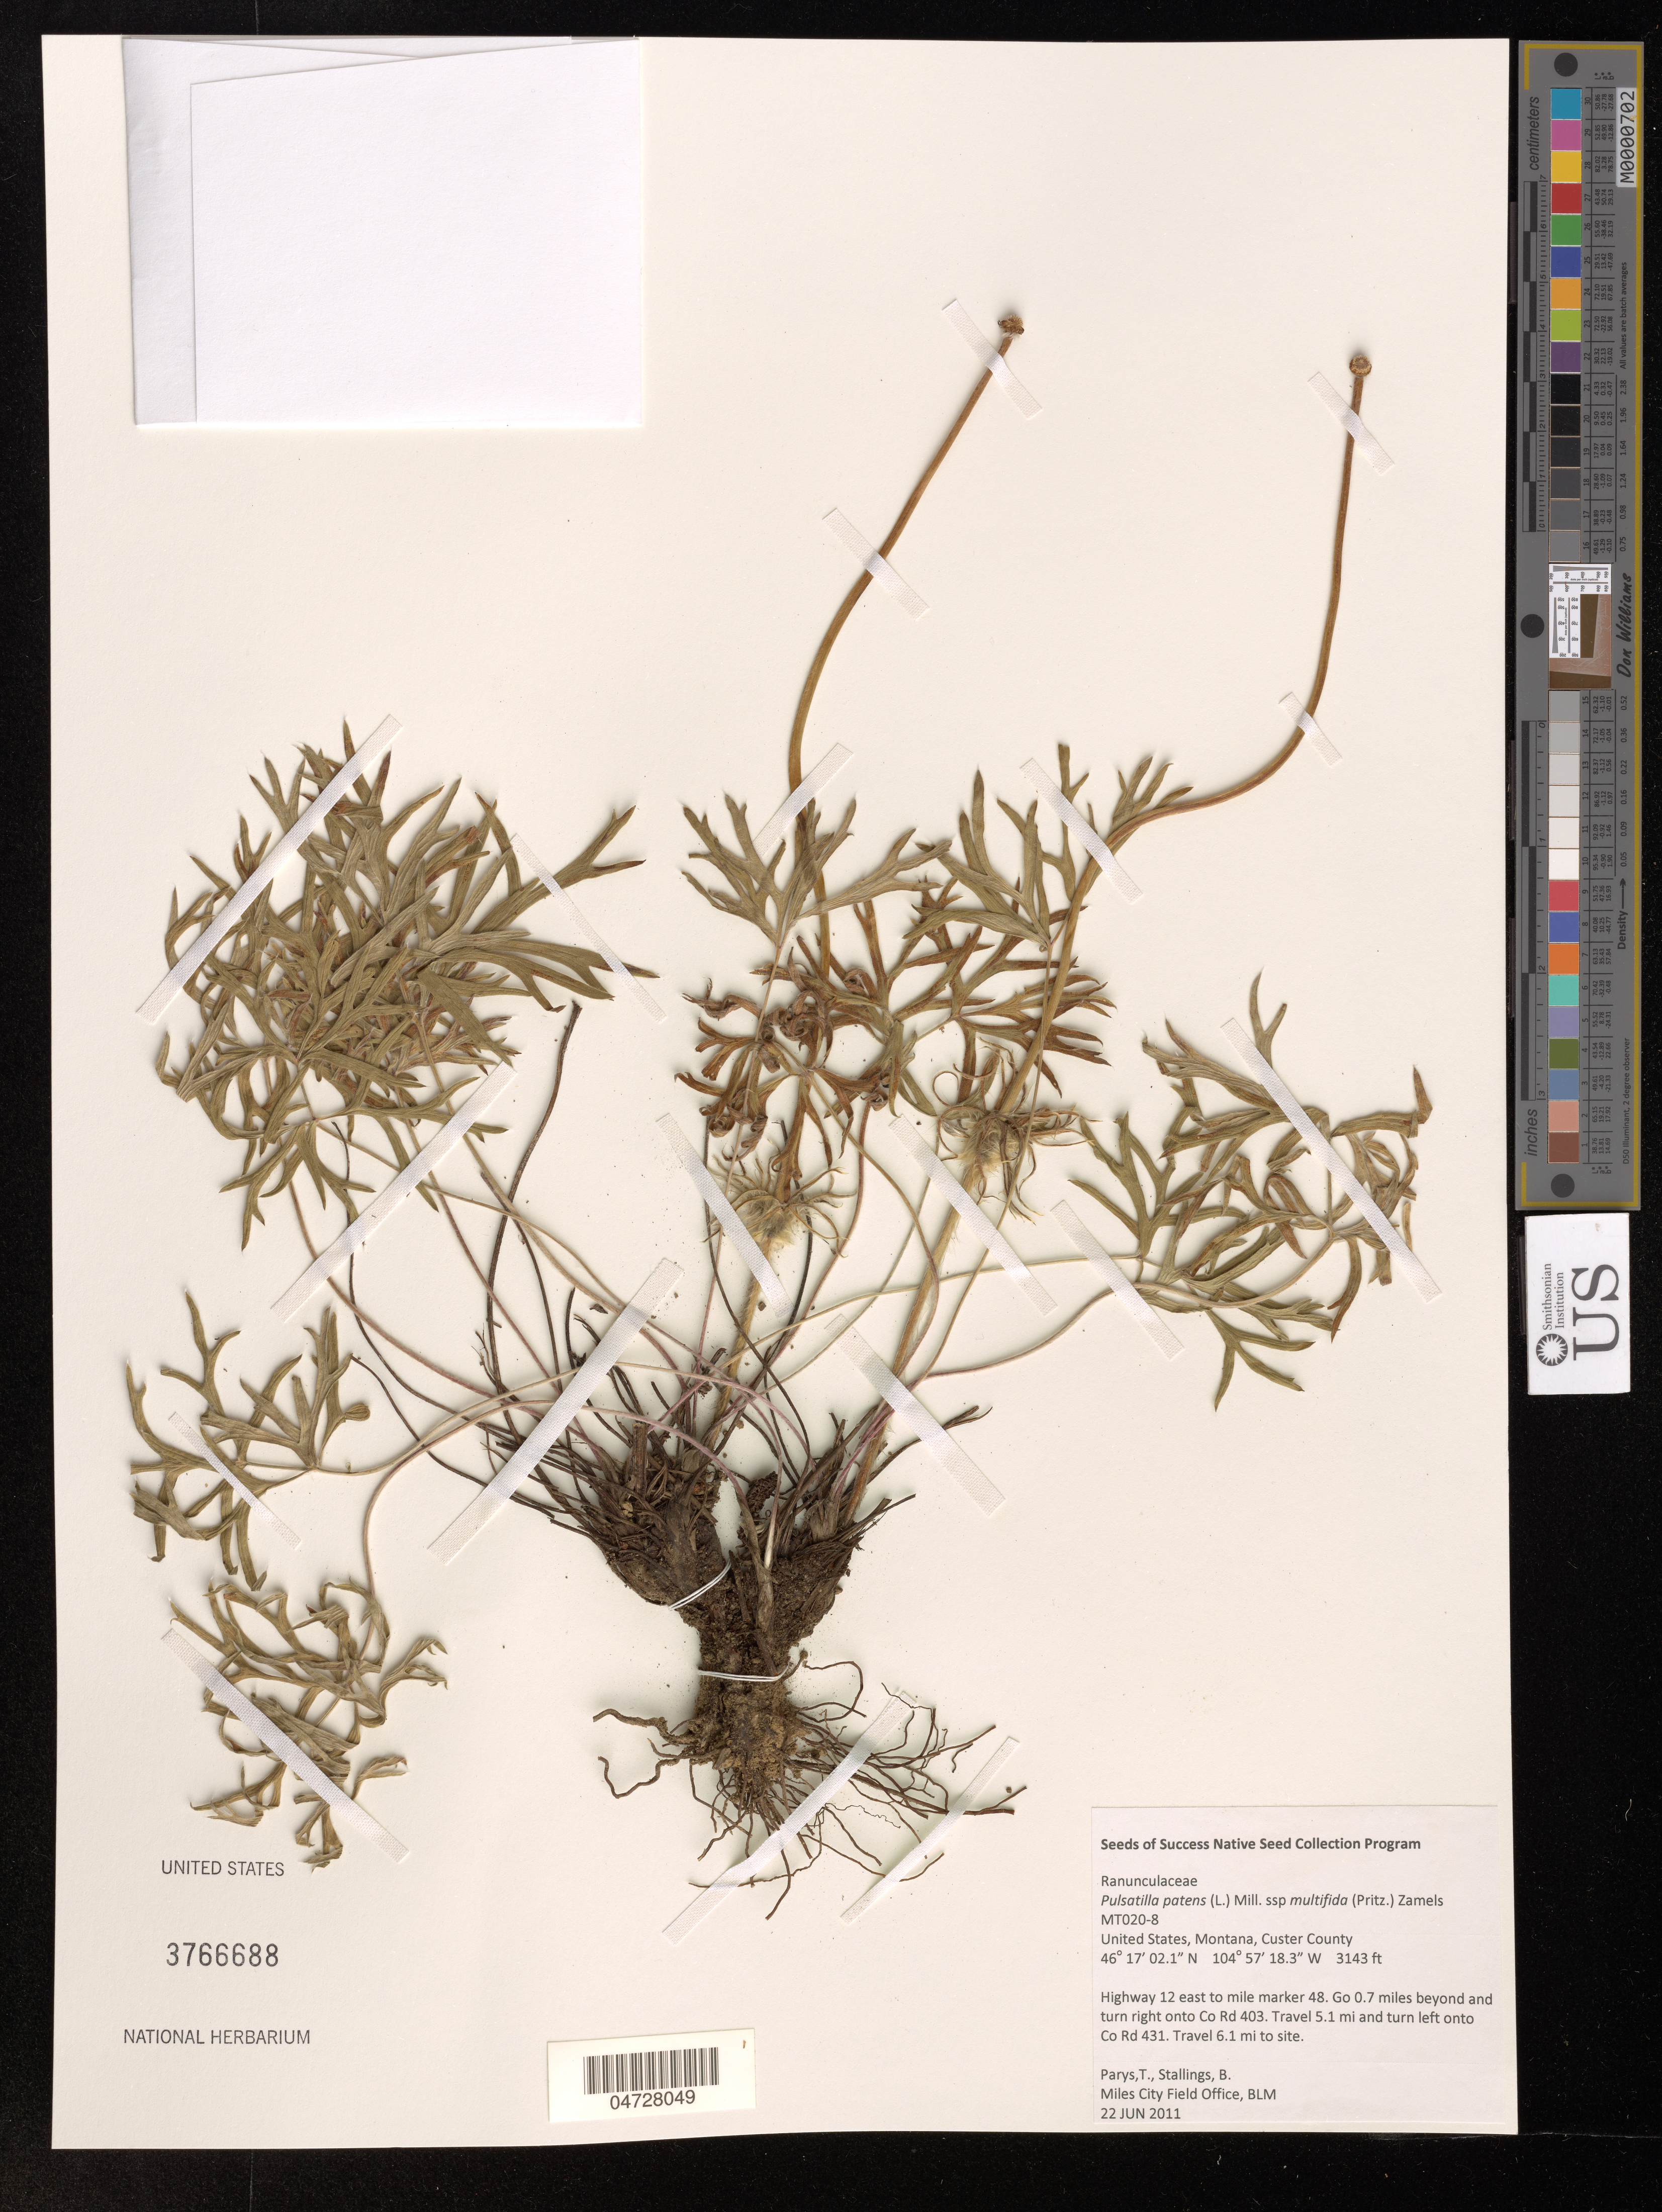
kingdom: Plantae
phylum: Tracheophyta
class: Magnoliopsida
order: Ranunculales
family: Ranunculaceae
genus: Pulsatilla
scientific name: Pulsatilla patens subsp. multifida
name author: (E. Pritz.) S.H.Li & Y.H.Huang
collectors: T. Parys & B. Stallings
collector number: MT020-8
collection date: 2011-06-22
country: United States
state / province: Montana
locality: Custer County.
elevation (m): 958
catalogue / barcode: US 3766636